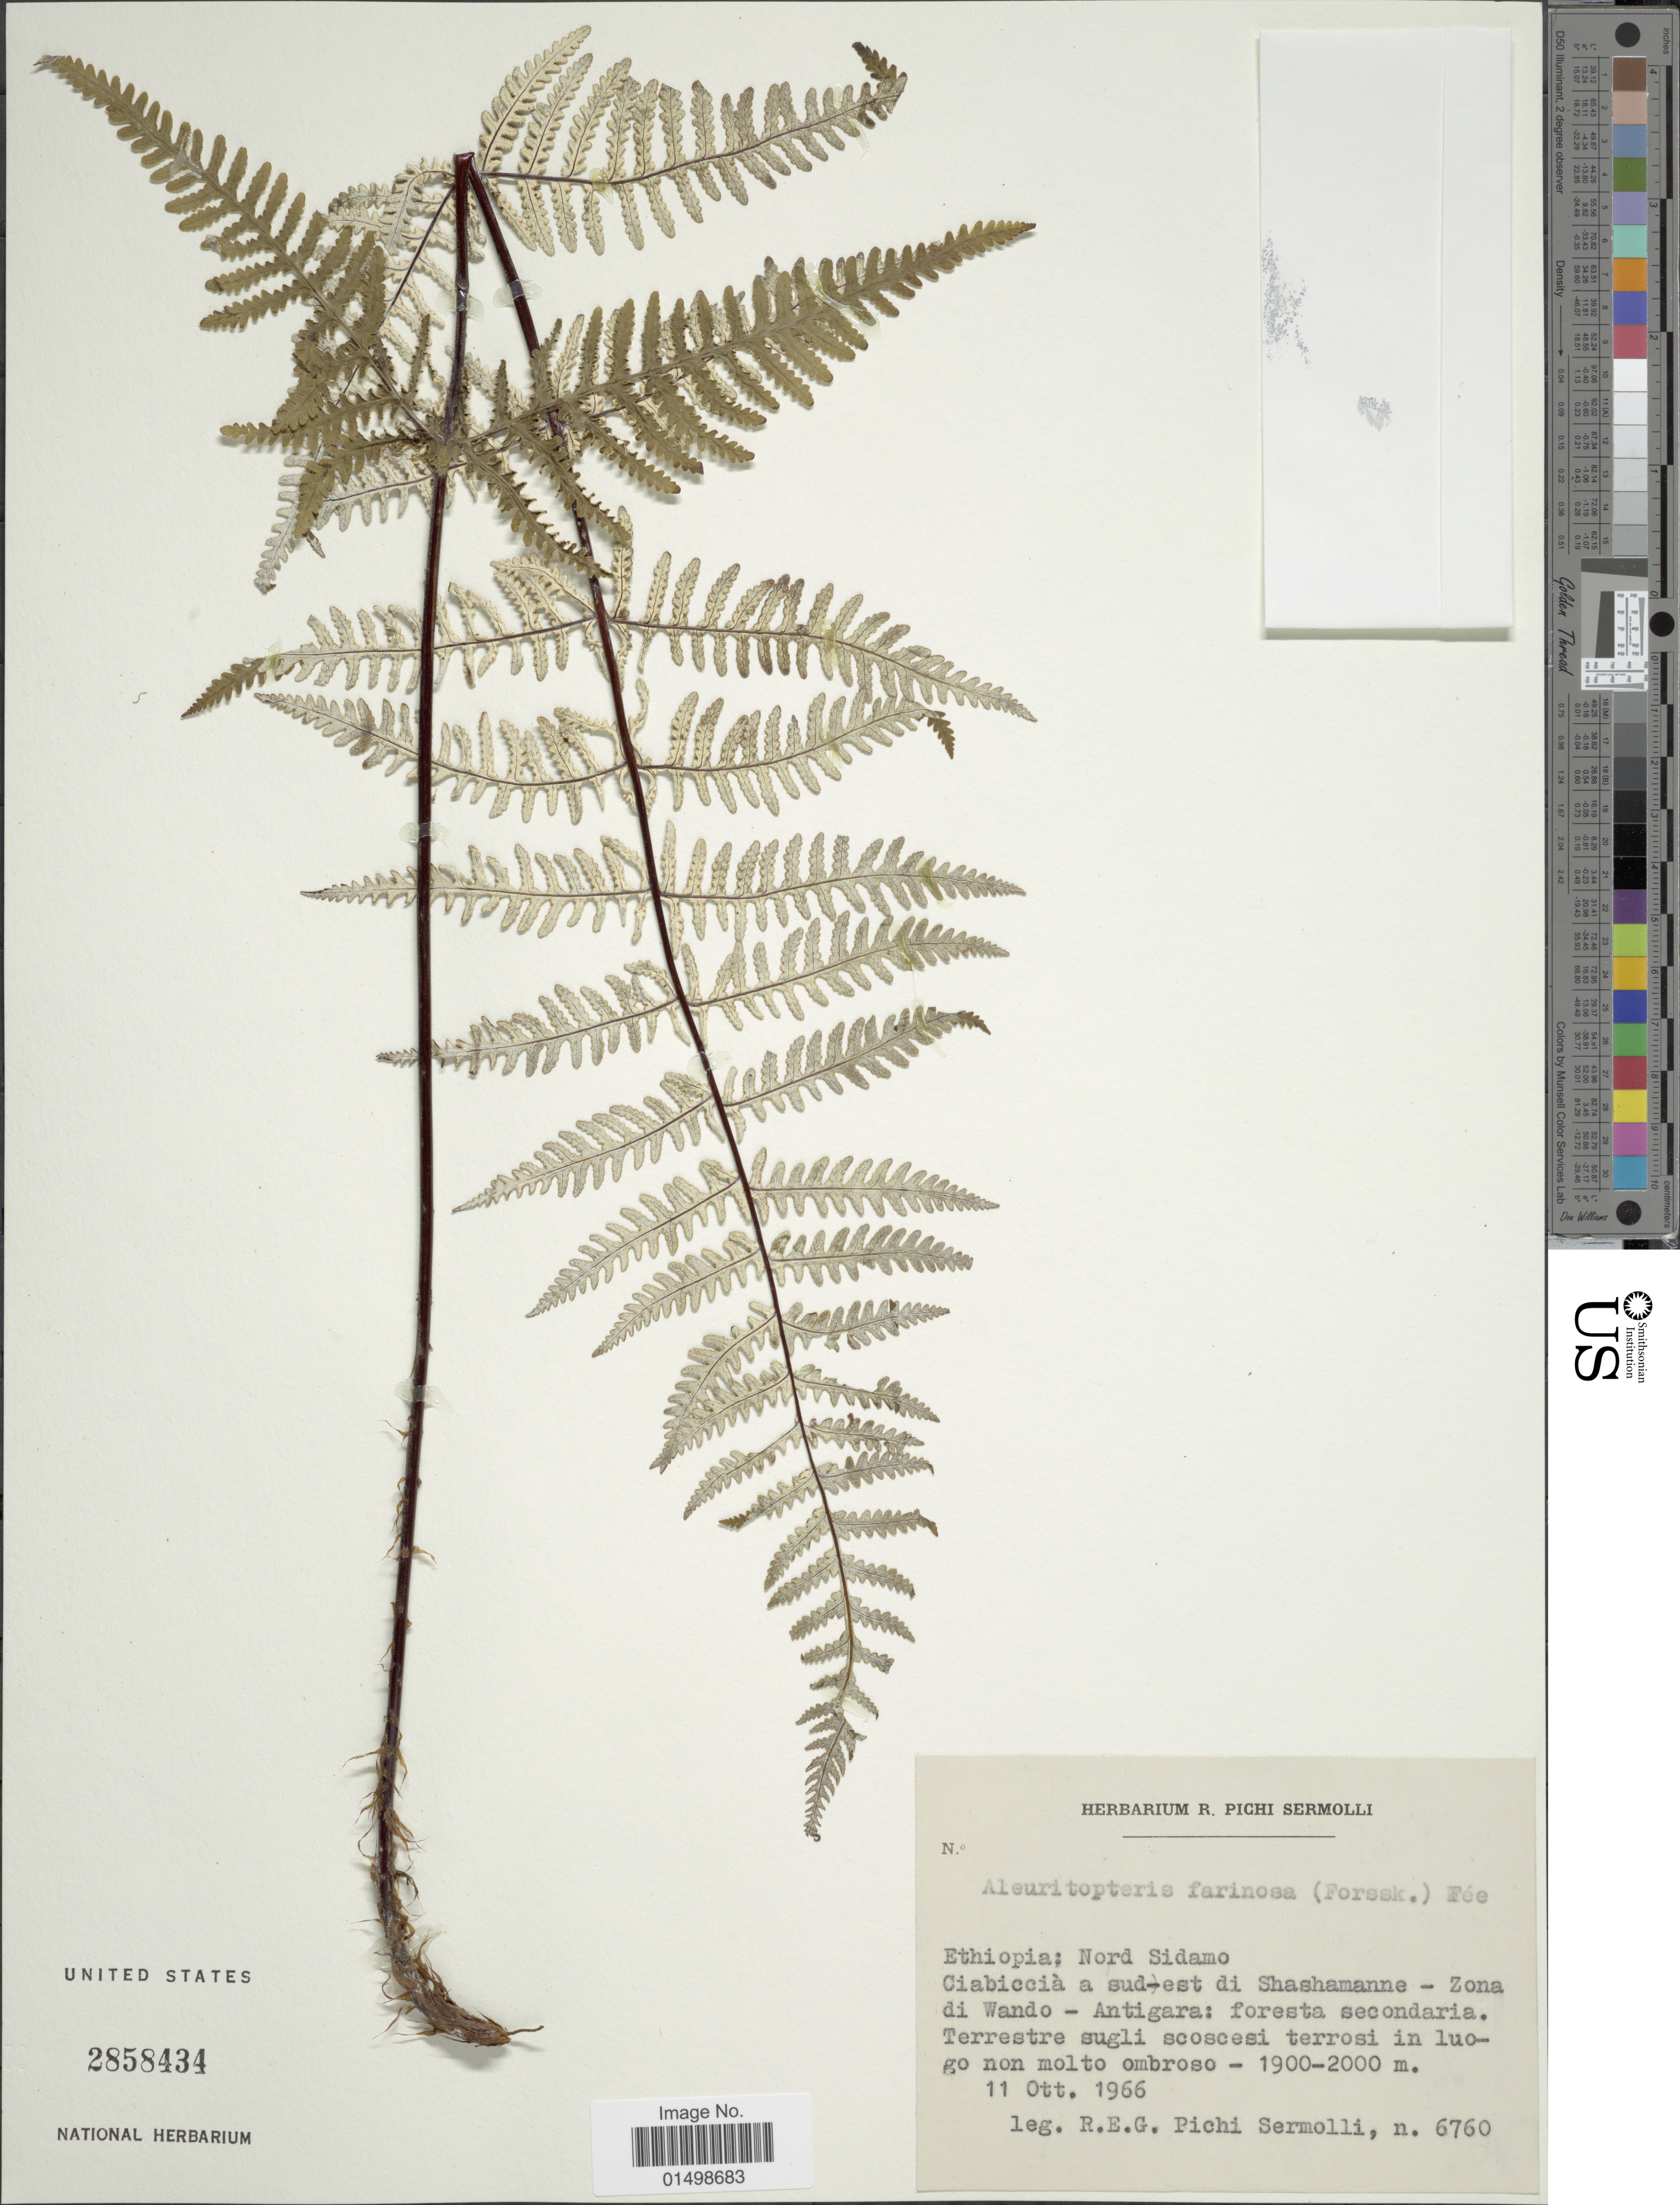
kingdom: Plantae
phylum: Tracheophyta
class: Polypodiopsida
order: Polypodiales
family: Pteridaceae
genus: Aleuritopteris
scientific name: Aleuritopteris farinosa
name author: (Forssk.) Fée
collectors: R. E. Pichi-Sermolli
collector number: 6760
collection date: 1966-10-11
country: Ethiopia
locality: Nord Sidamo, Ciabiccià a sud-est di Shashamanne-Zona di Wando-Antigara.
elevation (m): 1900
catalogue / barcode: US 2858434